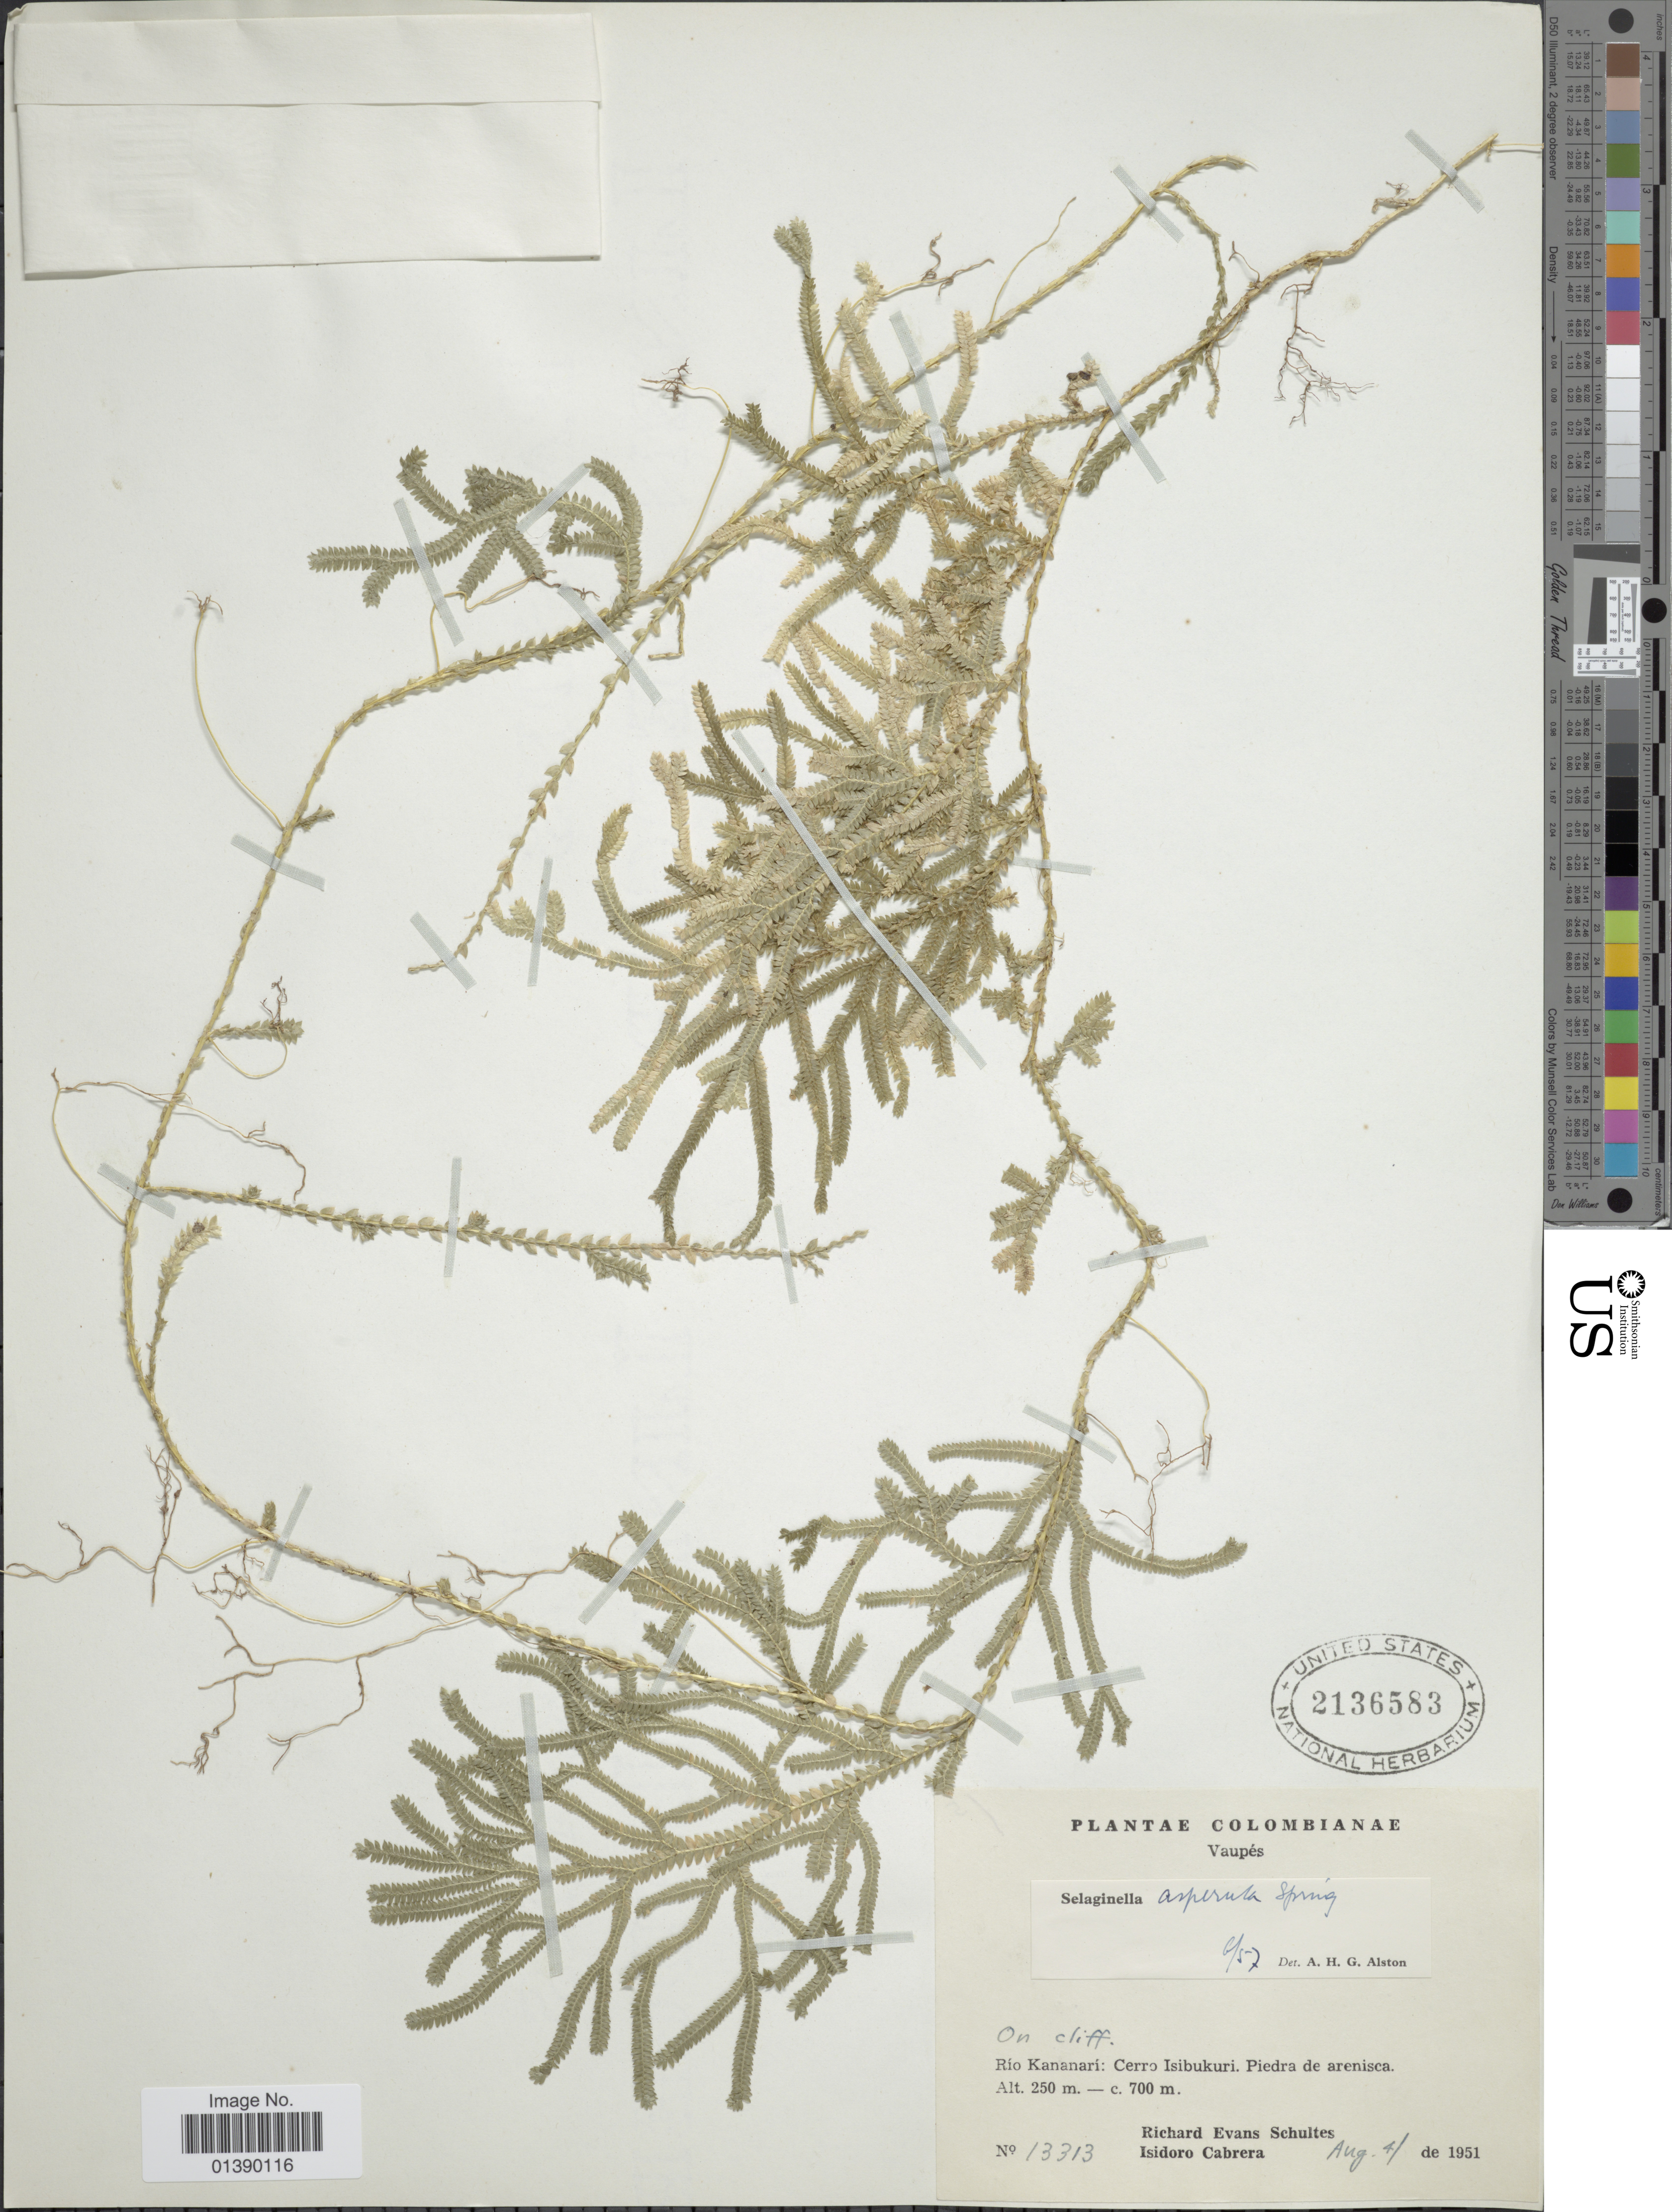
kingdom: Plantae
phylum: Tracheophyta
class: Lycopodiopsida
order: Selaginellales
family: Selaginellaceae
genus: Selaginella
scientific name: Selaginella asperula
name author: Spring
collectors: R. E. Schultes & I. Cabrera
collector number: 13313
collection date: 1951-08-04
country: Colombia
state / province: Vaupés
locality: Río Kananarí: Cerro Isibukuri. Piedra de arenisca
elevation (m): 250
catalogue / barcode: US 2136583